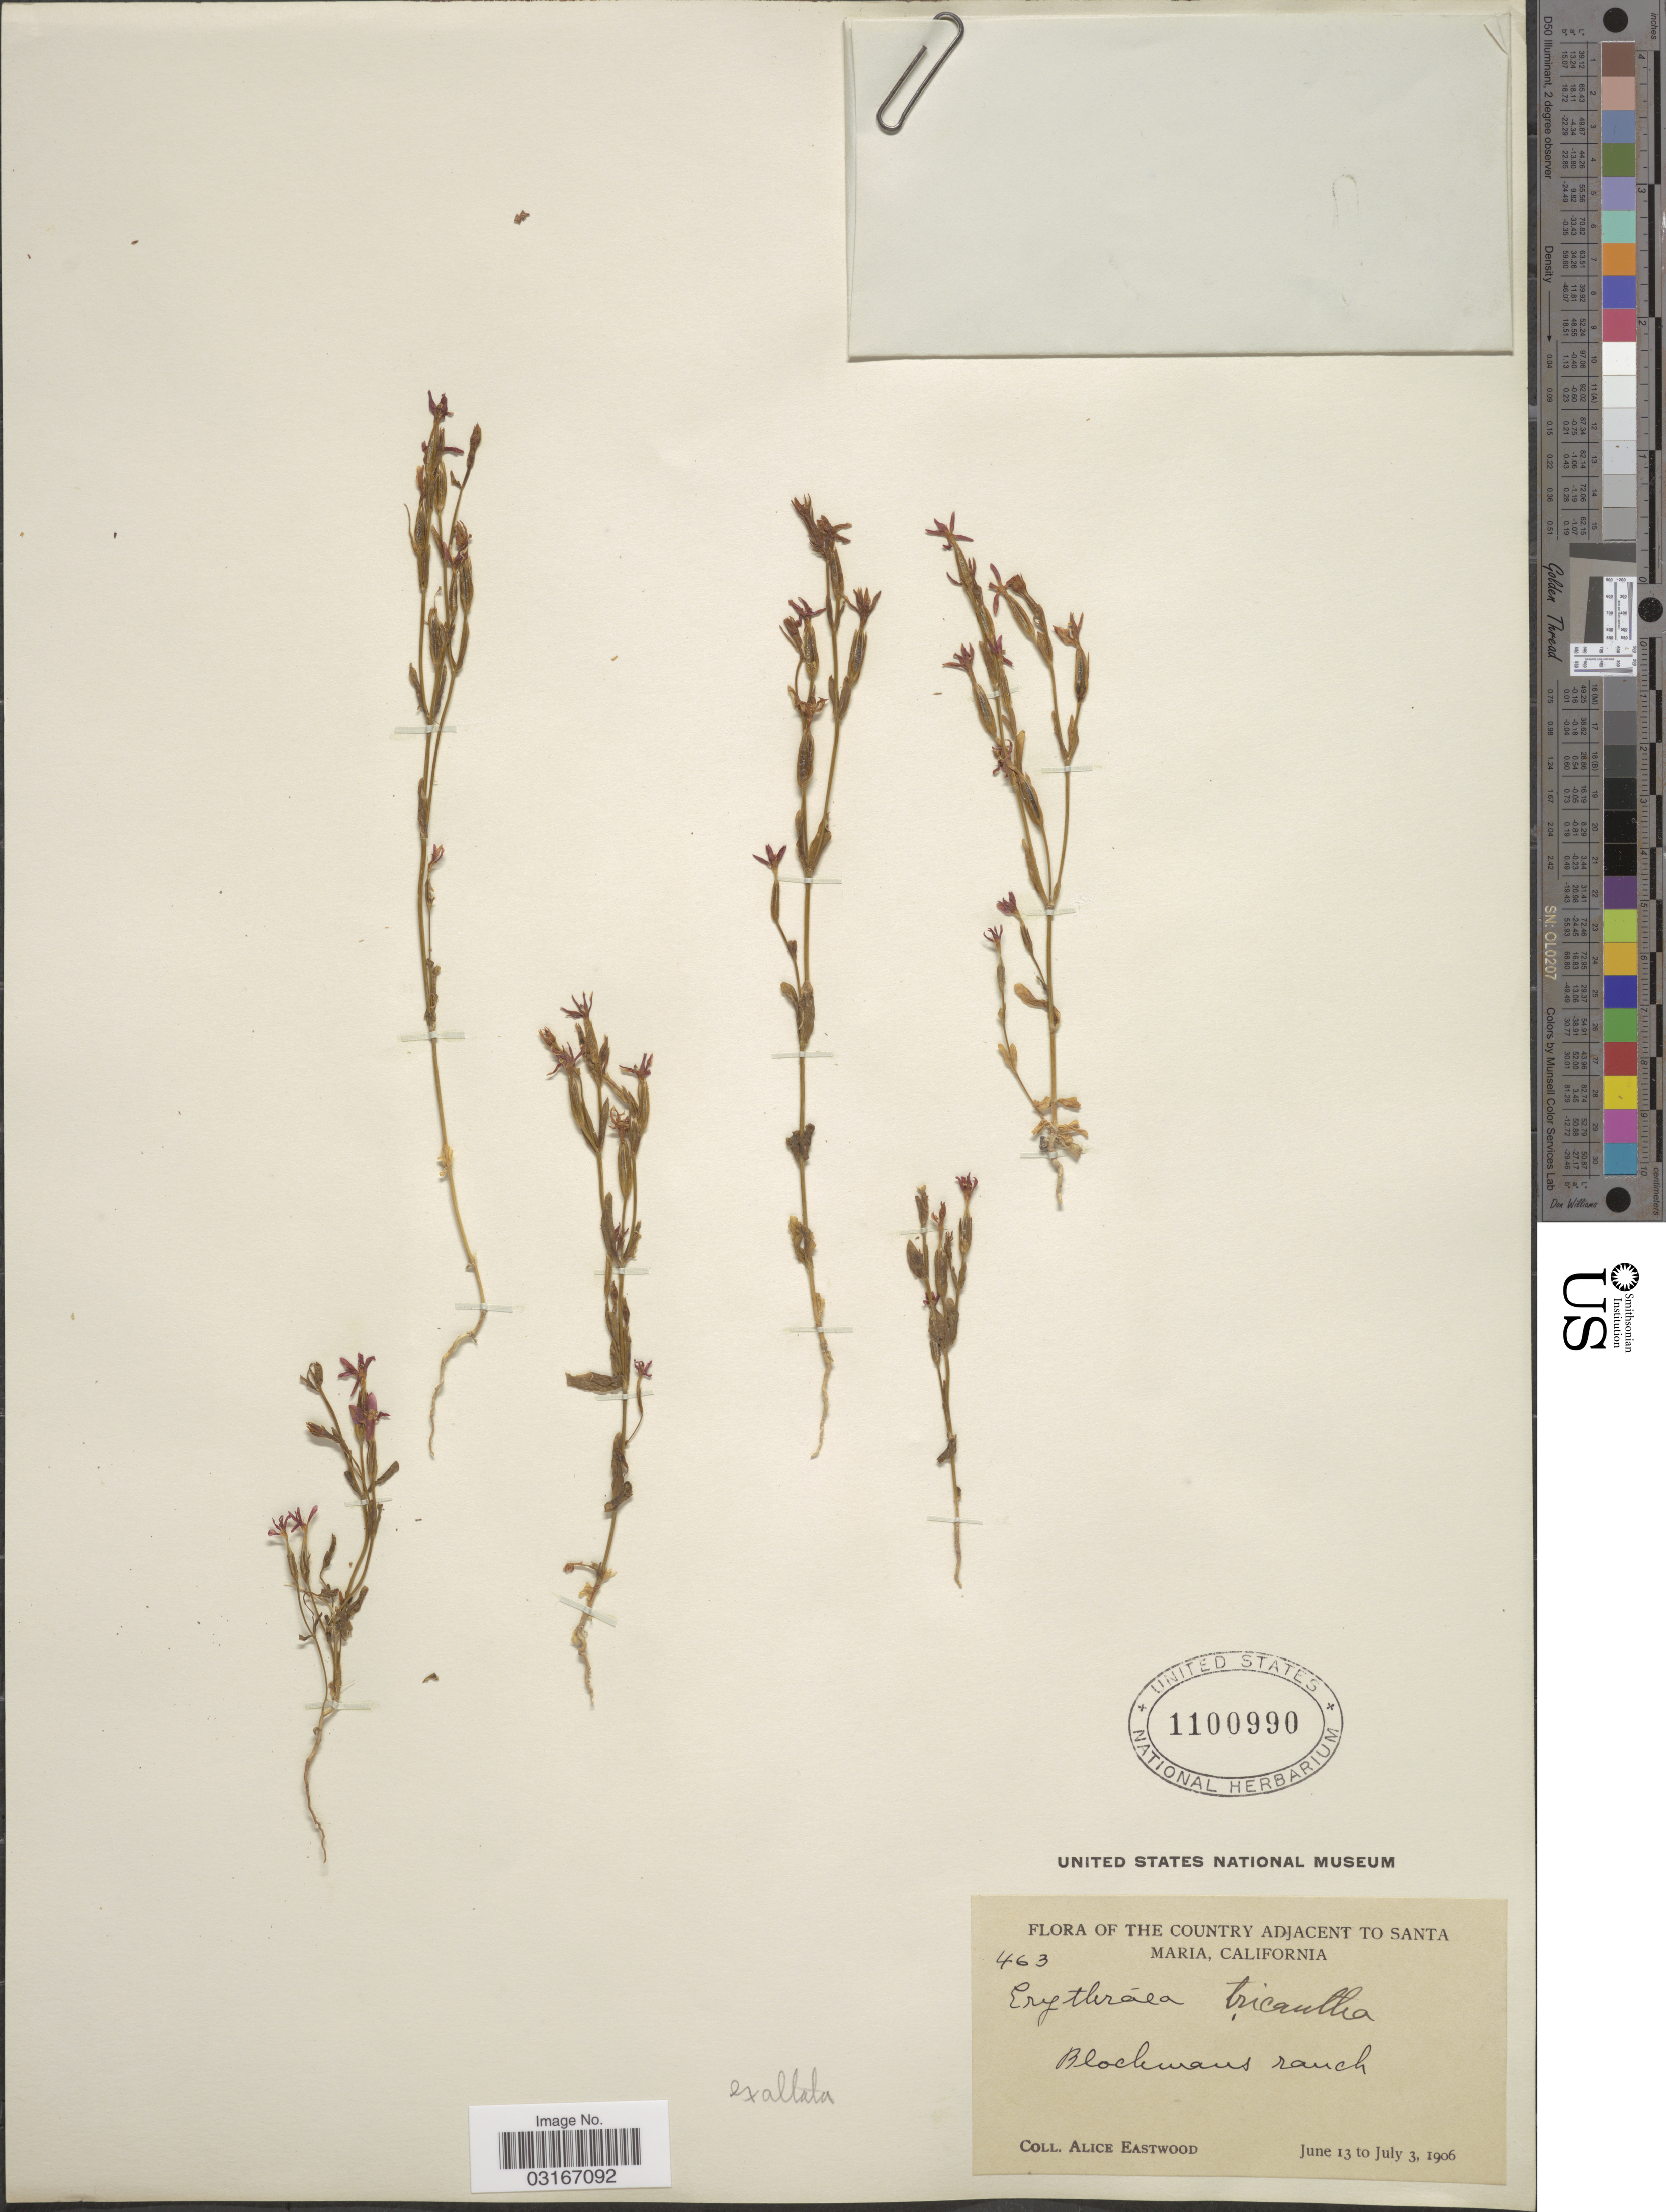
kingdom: Plantae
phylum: Tracheophyta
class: Magnoliopsida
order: Gentianales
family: Gentianaceae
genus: Centaurium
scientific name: Centaurium exaltatum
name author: (Griseb.) W. Wight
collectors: A. Eastwood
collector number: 463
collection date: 1906-06-13/1906-07-03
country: United States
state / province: California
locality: Country adjacent to Santa Maria. Blochmans ranch.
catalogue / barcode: US 1100990